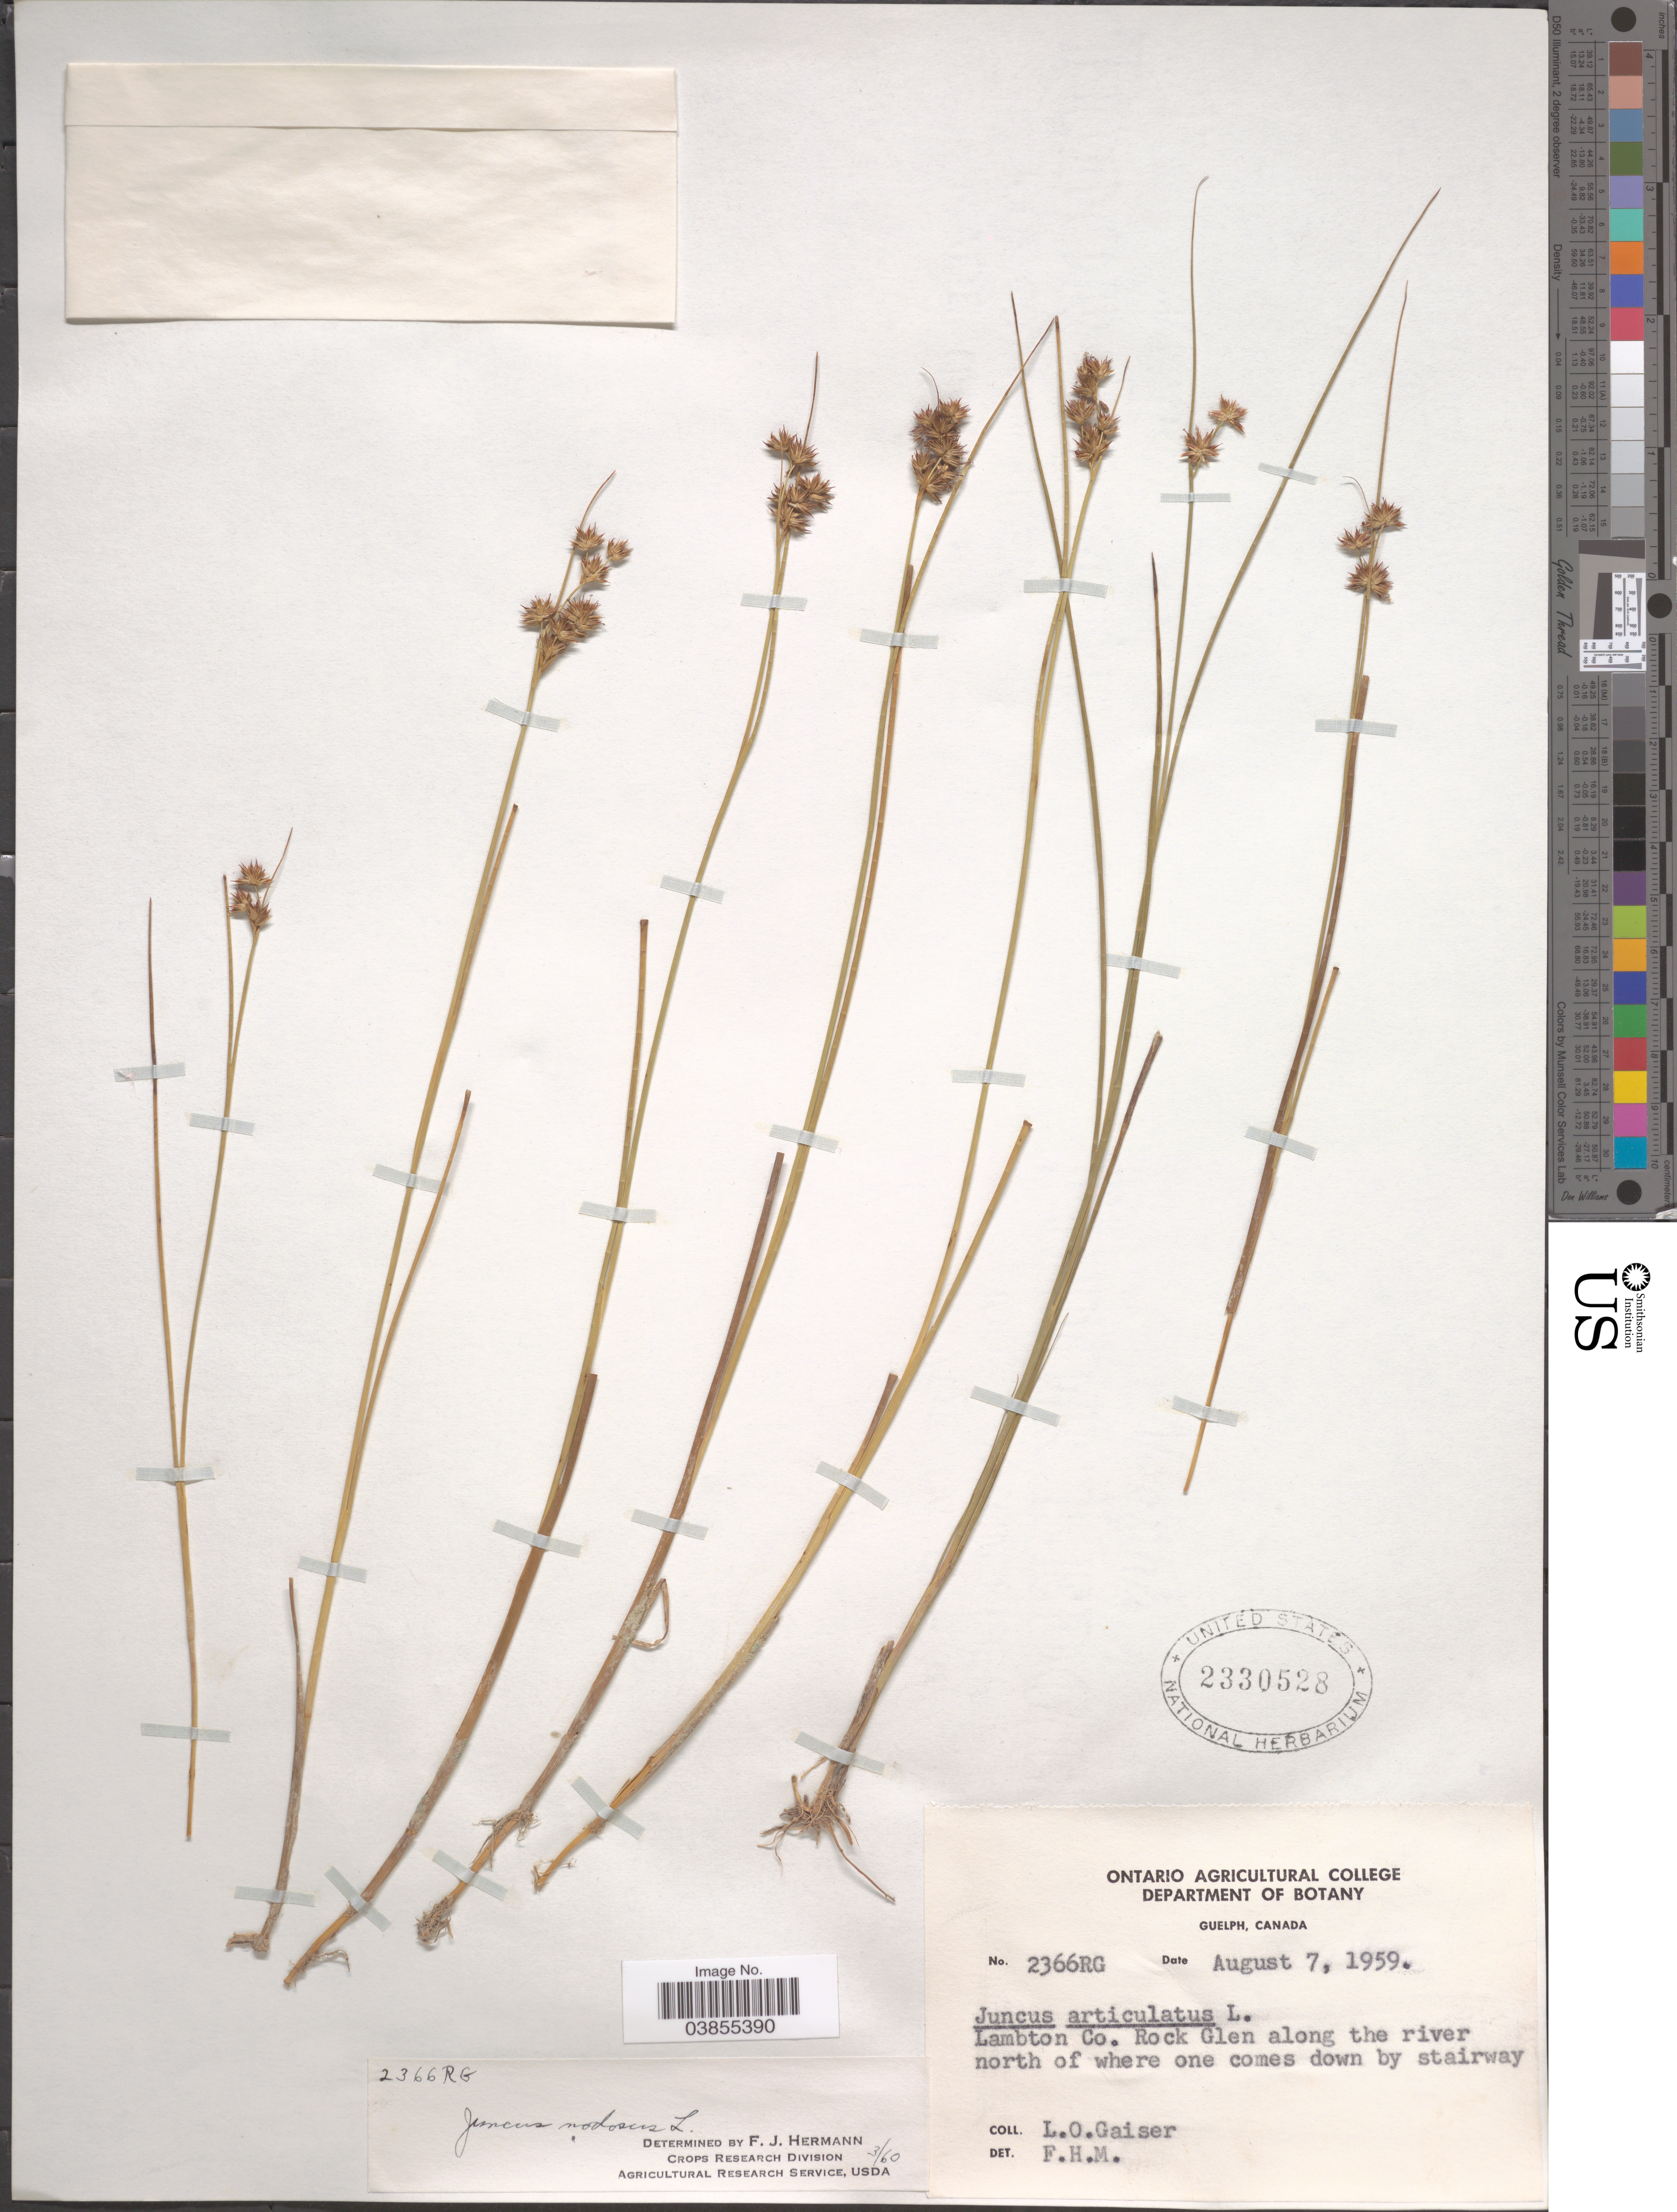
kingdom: Plantae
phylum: Tracheophyta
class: Liliopsida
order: Poales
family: Juncaceae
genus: Juncus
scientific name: Juncus nodosus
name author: L.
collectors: L. Gaiser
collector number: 2366RG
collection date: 1959-08-07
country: Canada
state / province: Ontario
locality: Lambton Co. Rock Glen along the river north of where one comes down by stairway.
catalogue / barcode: US 2330528